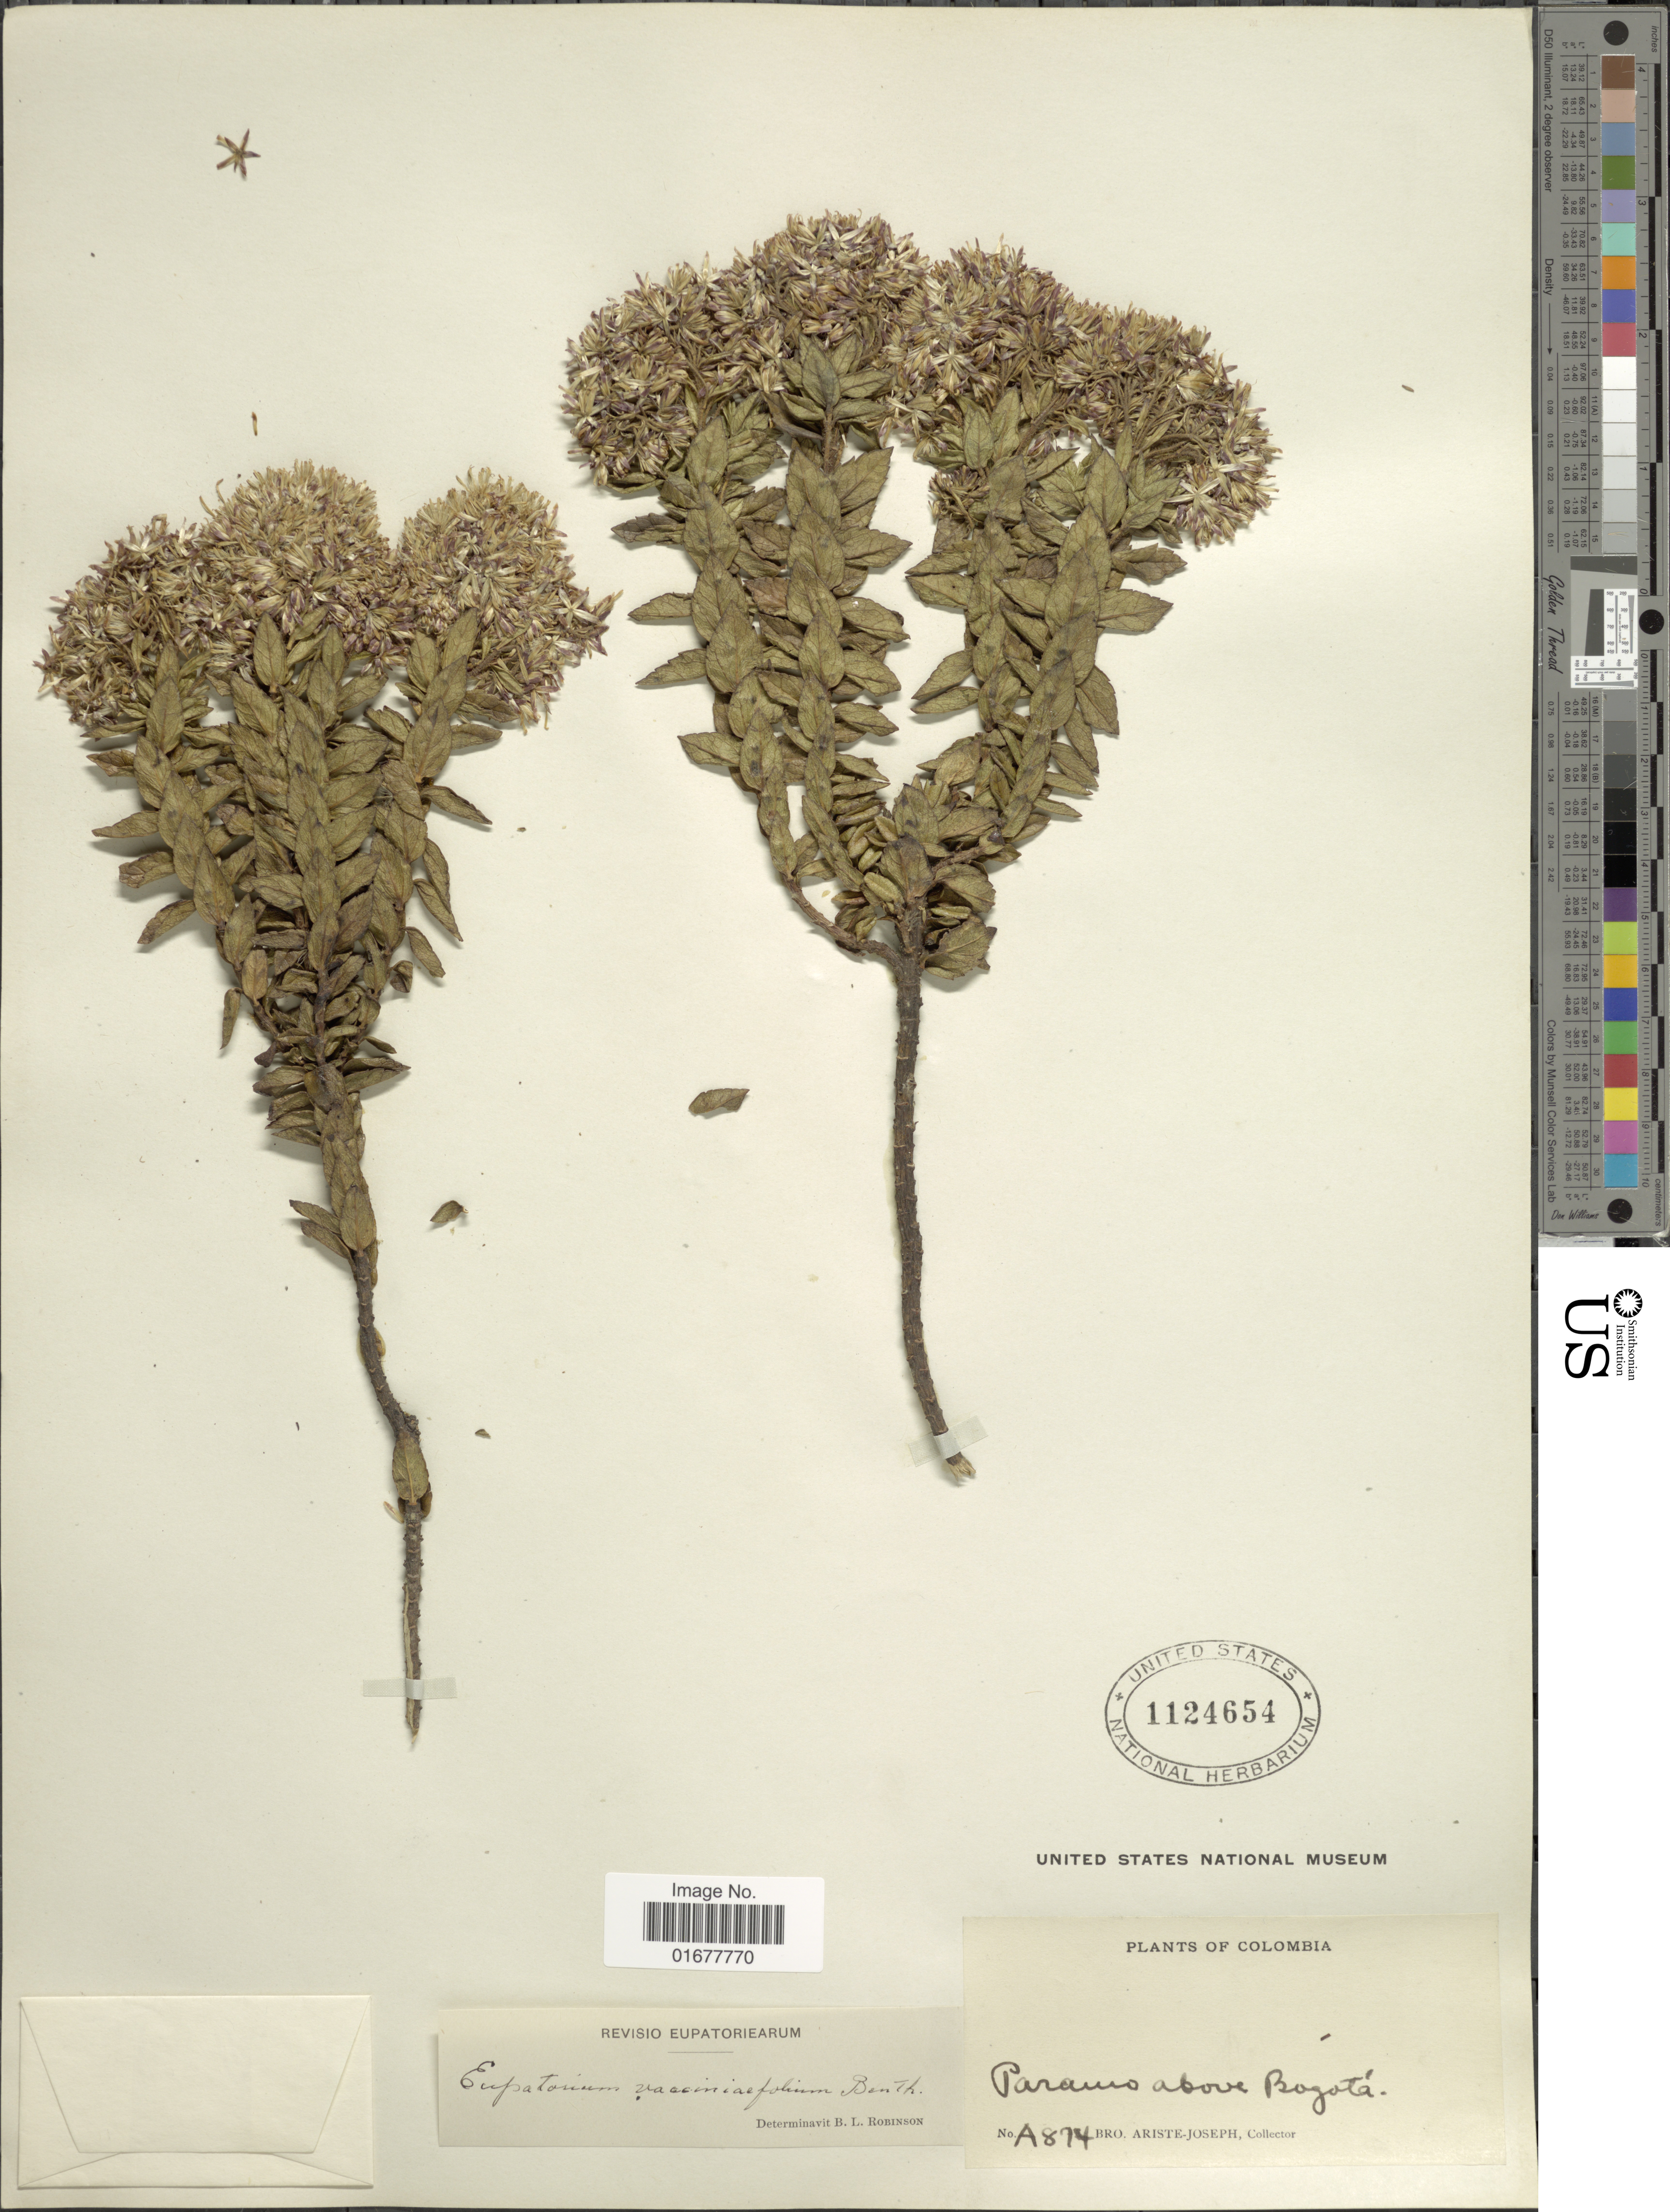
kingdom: Plantae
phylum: Tracheophyta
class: Magnoliopsida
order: Asterales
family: Asteraceae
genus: Ageratina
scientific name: Ageratina vacciniaefolia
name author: (Benth.) R.M. King & H. Rob.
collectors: Bro. Ariste-Joseph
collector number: A874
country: Colombia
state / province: Bogota D.C.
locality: Paramo above Bogota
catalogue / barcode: US 1124654